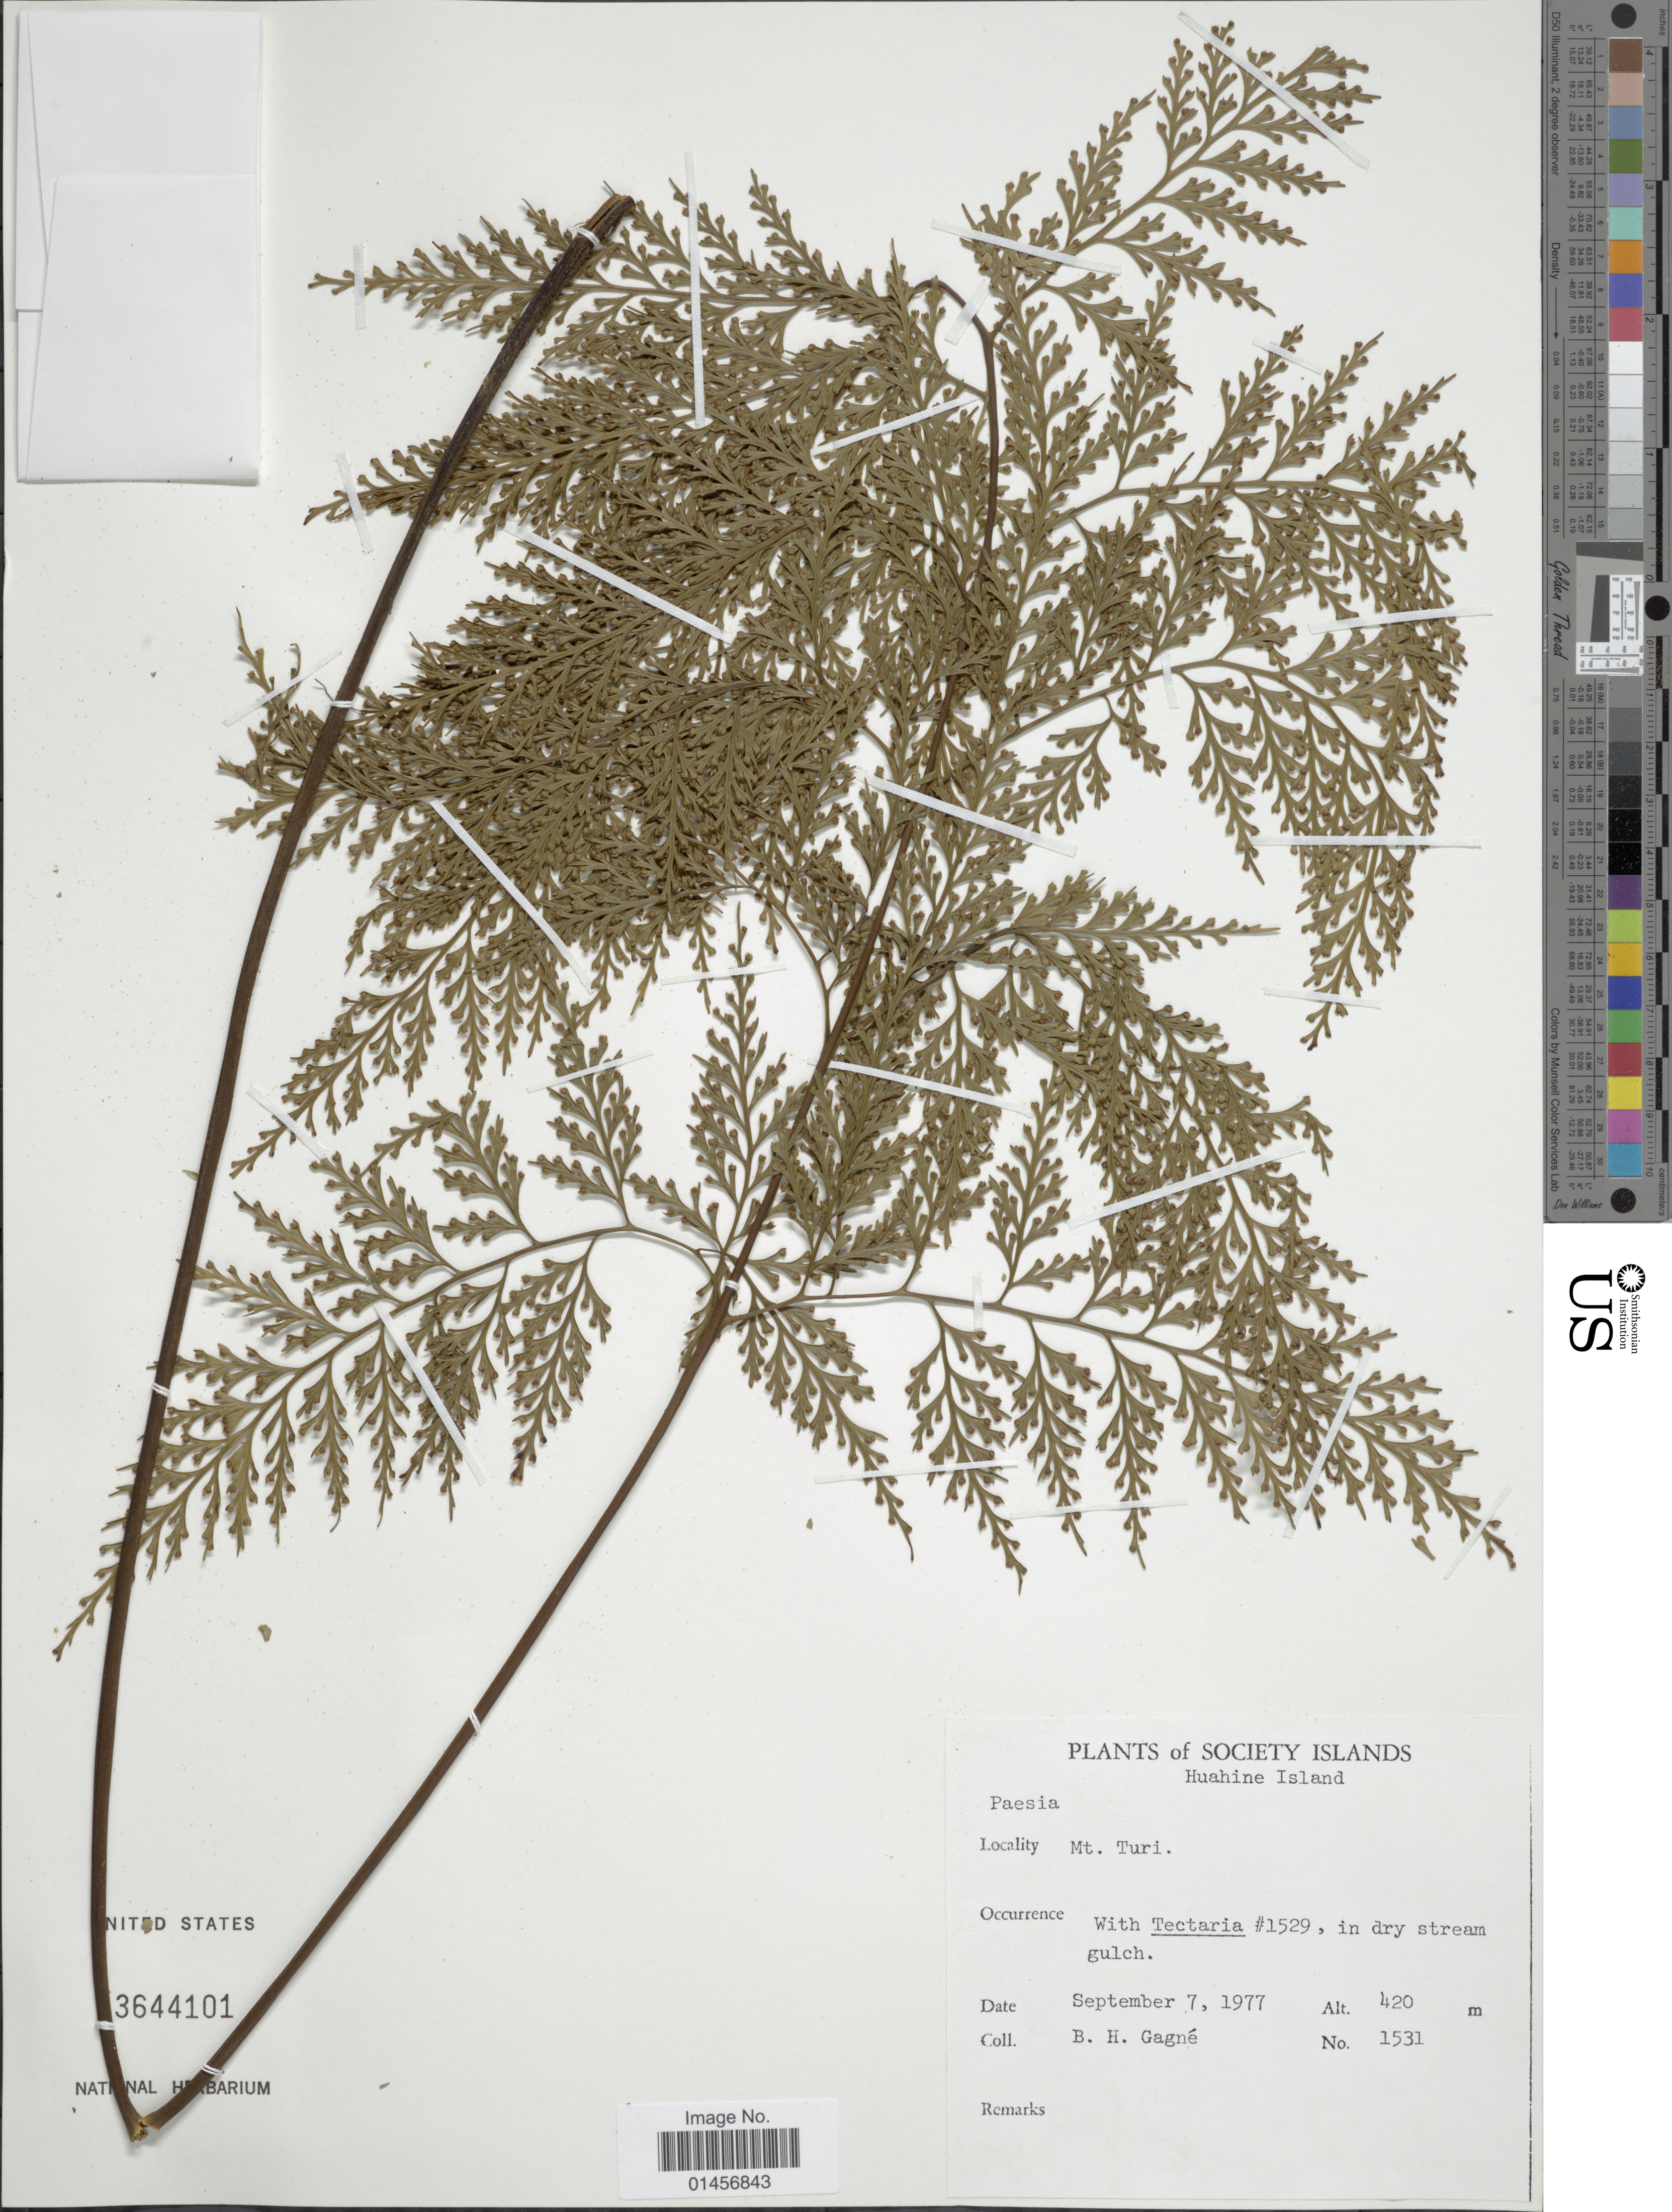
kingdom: Plantae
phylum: Tracheophyta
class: Polypodiopsida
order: Polypodiales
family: Saccolomataceae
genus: Saccoloma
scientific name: Saccoloma minor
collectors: B. H. Gagné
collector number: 1531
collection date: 1977-09-07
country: French Polynesia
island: Huahine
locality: Society Islands, Huahine Island, Mt. Turi.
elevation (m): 420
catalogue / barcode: US 3644101